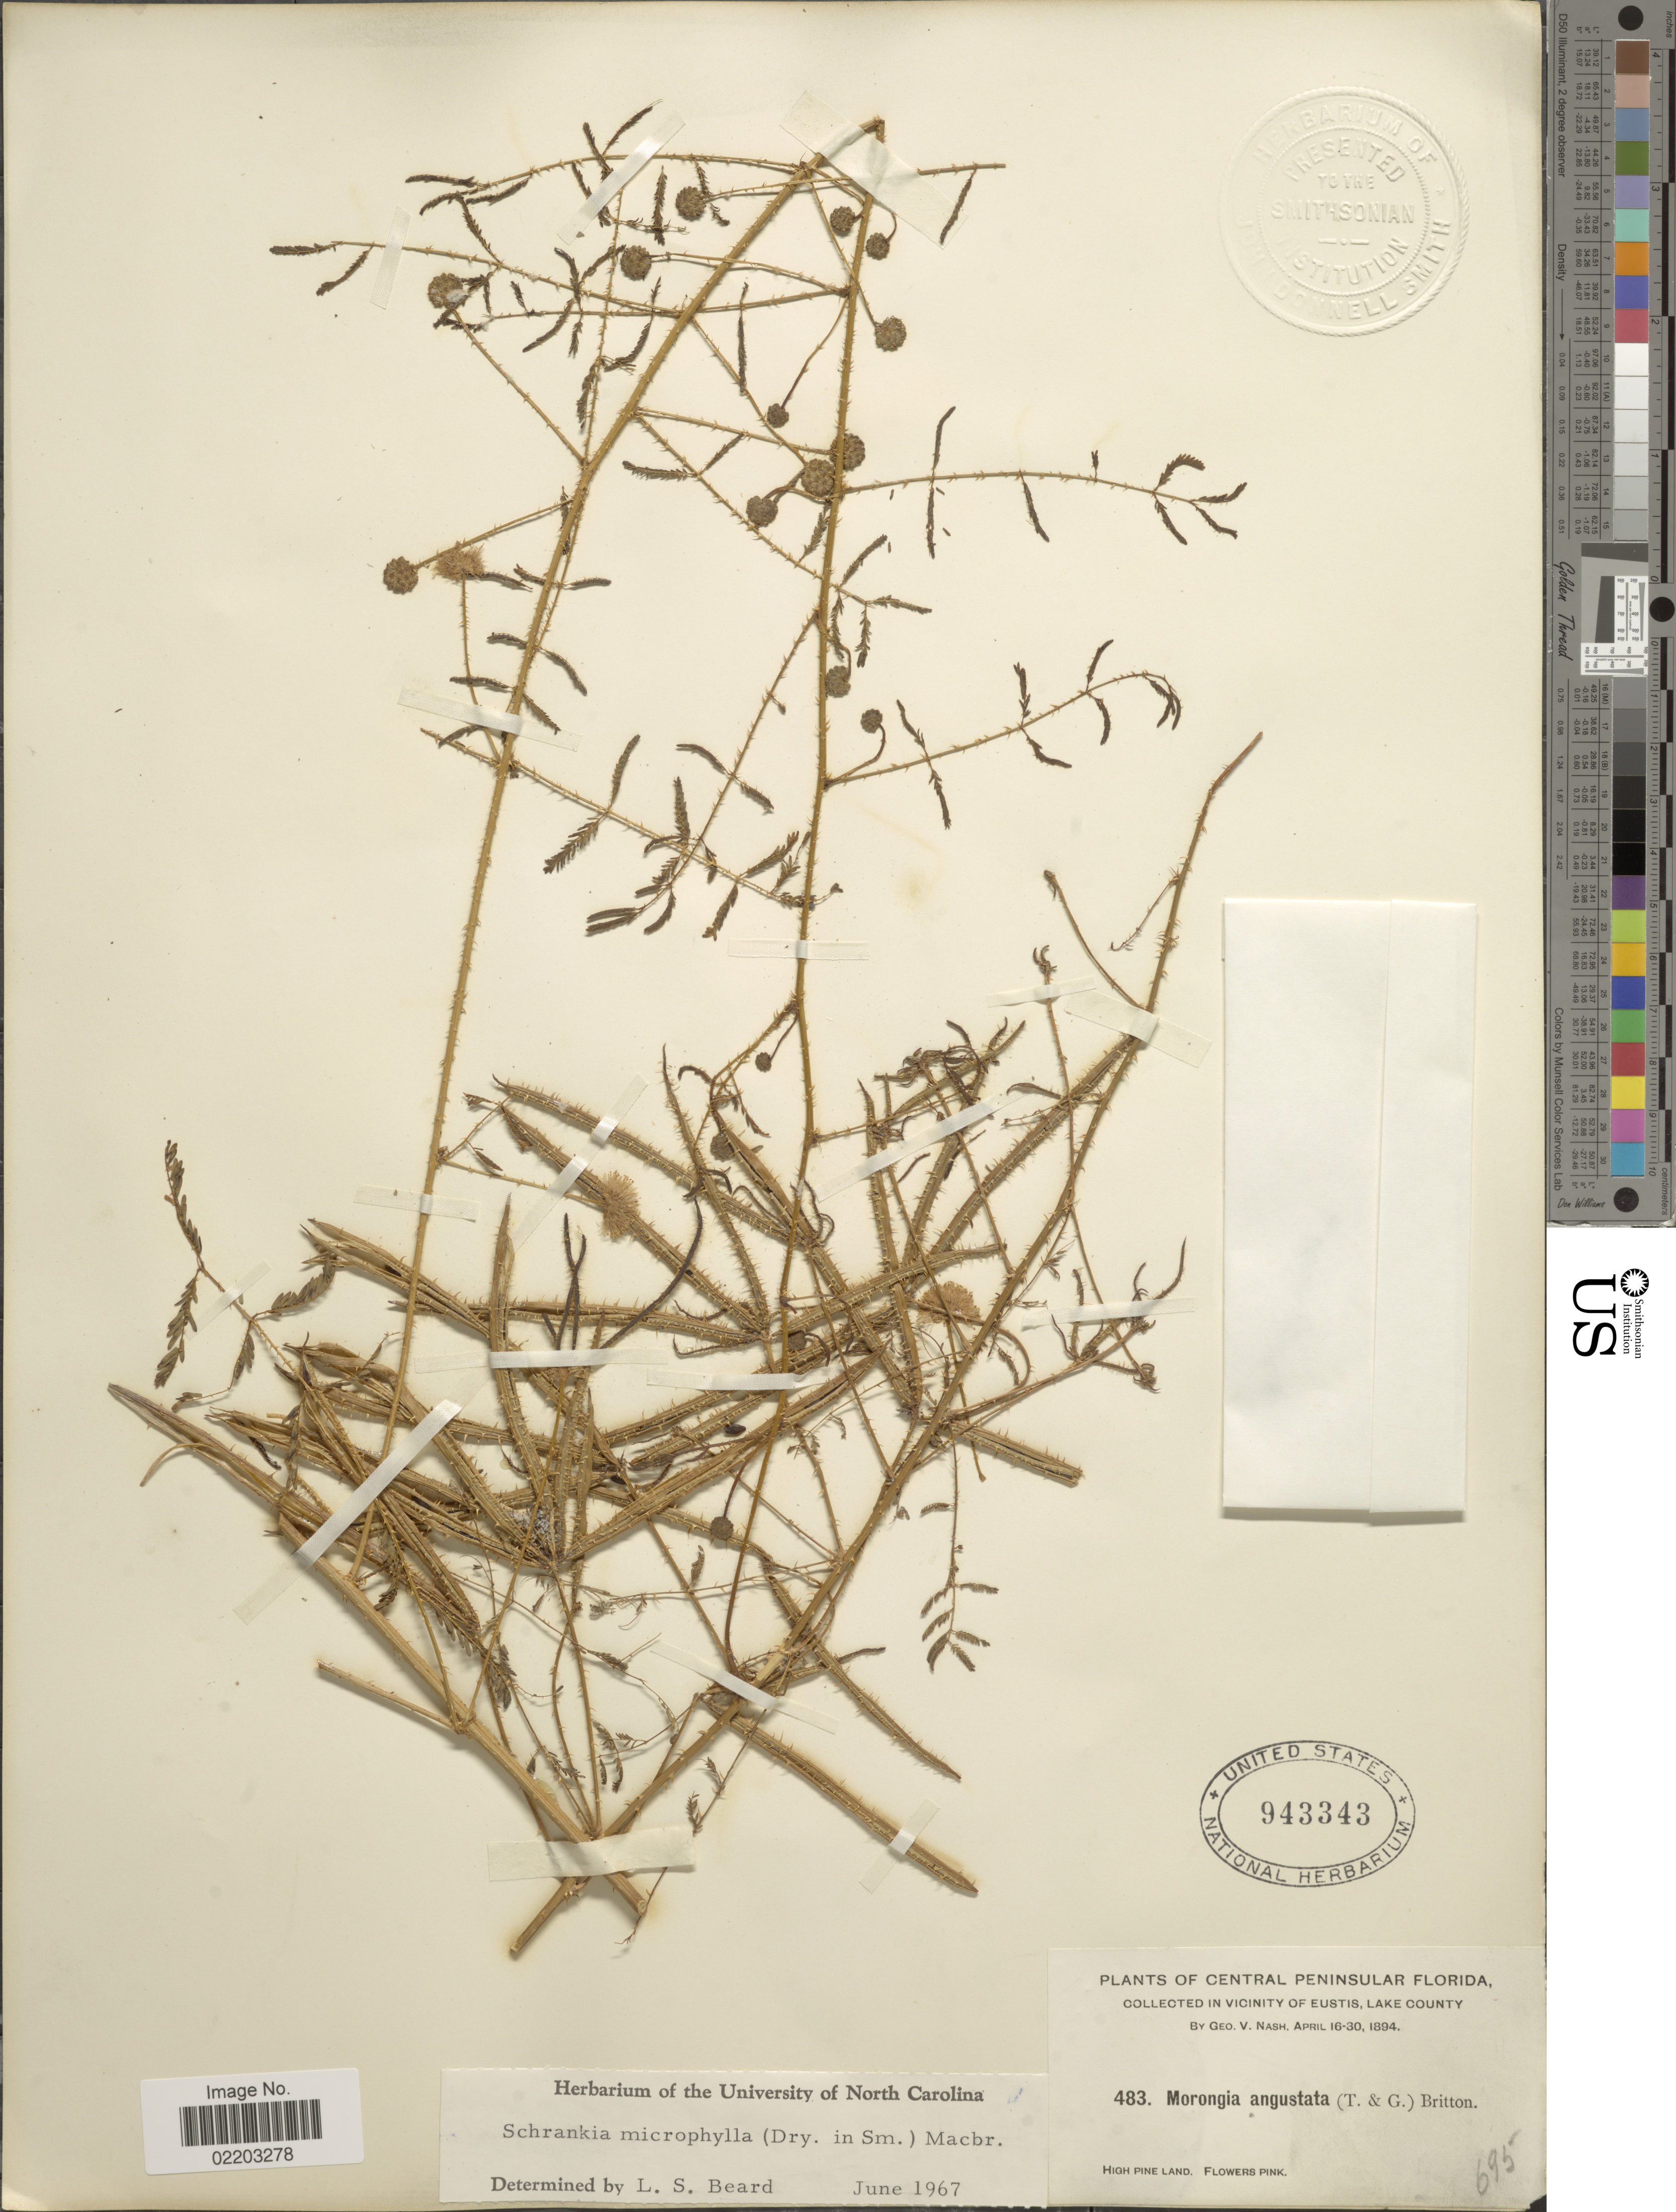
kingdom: Plantae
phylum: Tracheophyta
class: Magnoliopsida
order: Fabales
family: Fabaceae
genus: Mimosa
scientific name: Mimosa microphylla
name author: Dryand.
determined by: Strong, M. T., (US), Smithsonian Institution - National Museum of Natural History (UNITED STATES)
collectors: G. V. Nash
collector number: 483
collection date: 1894-04-16/1894-04-30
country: United States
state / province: Florida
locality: Central Penisular Florida, In Vicinity of Eustis, Lake County, High Pine Land. Flowers Pink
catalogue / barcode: US 943343